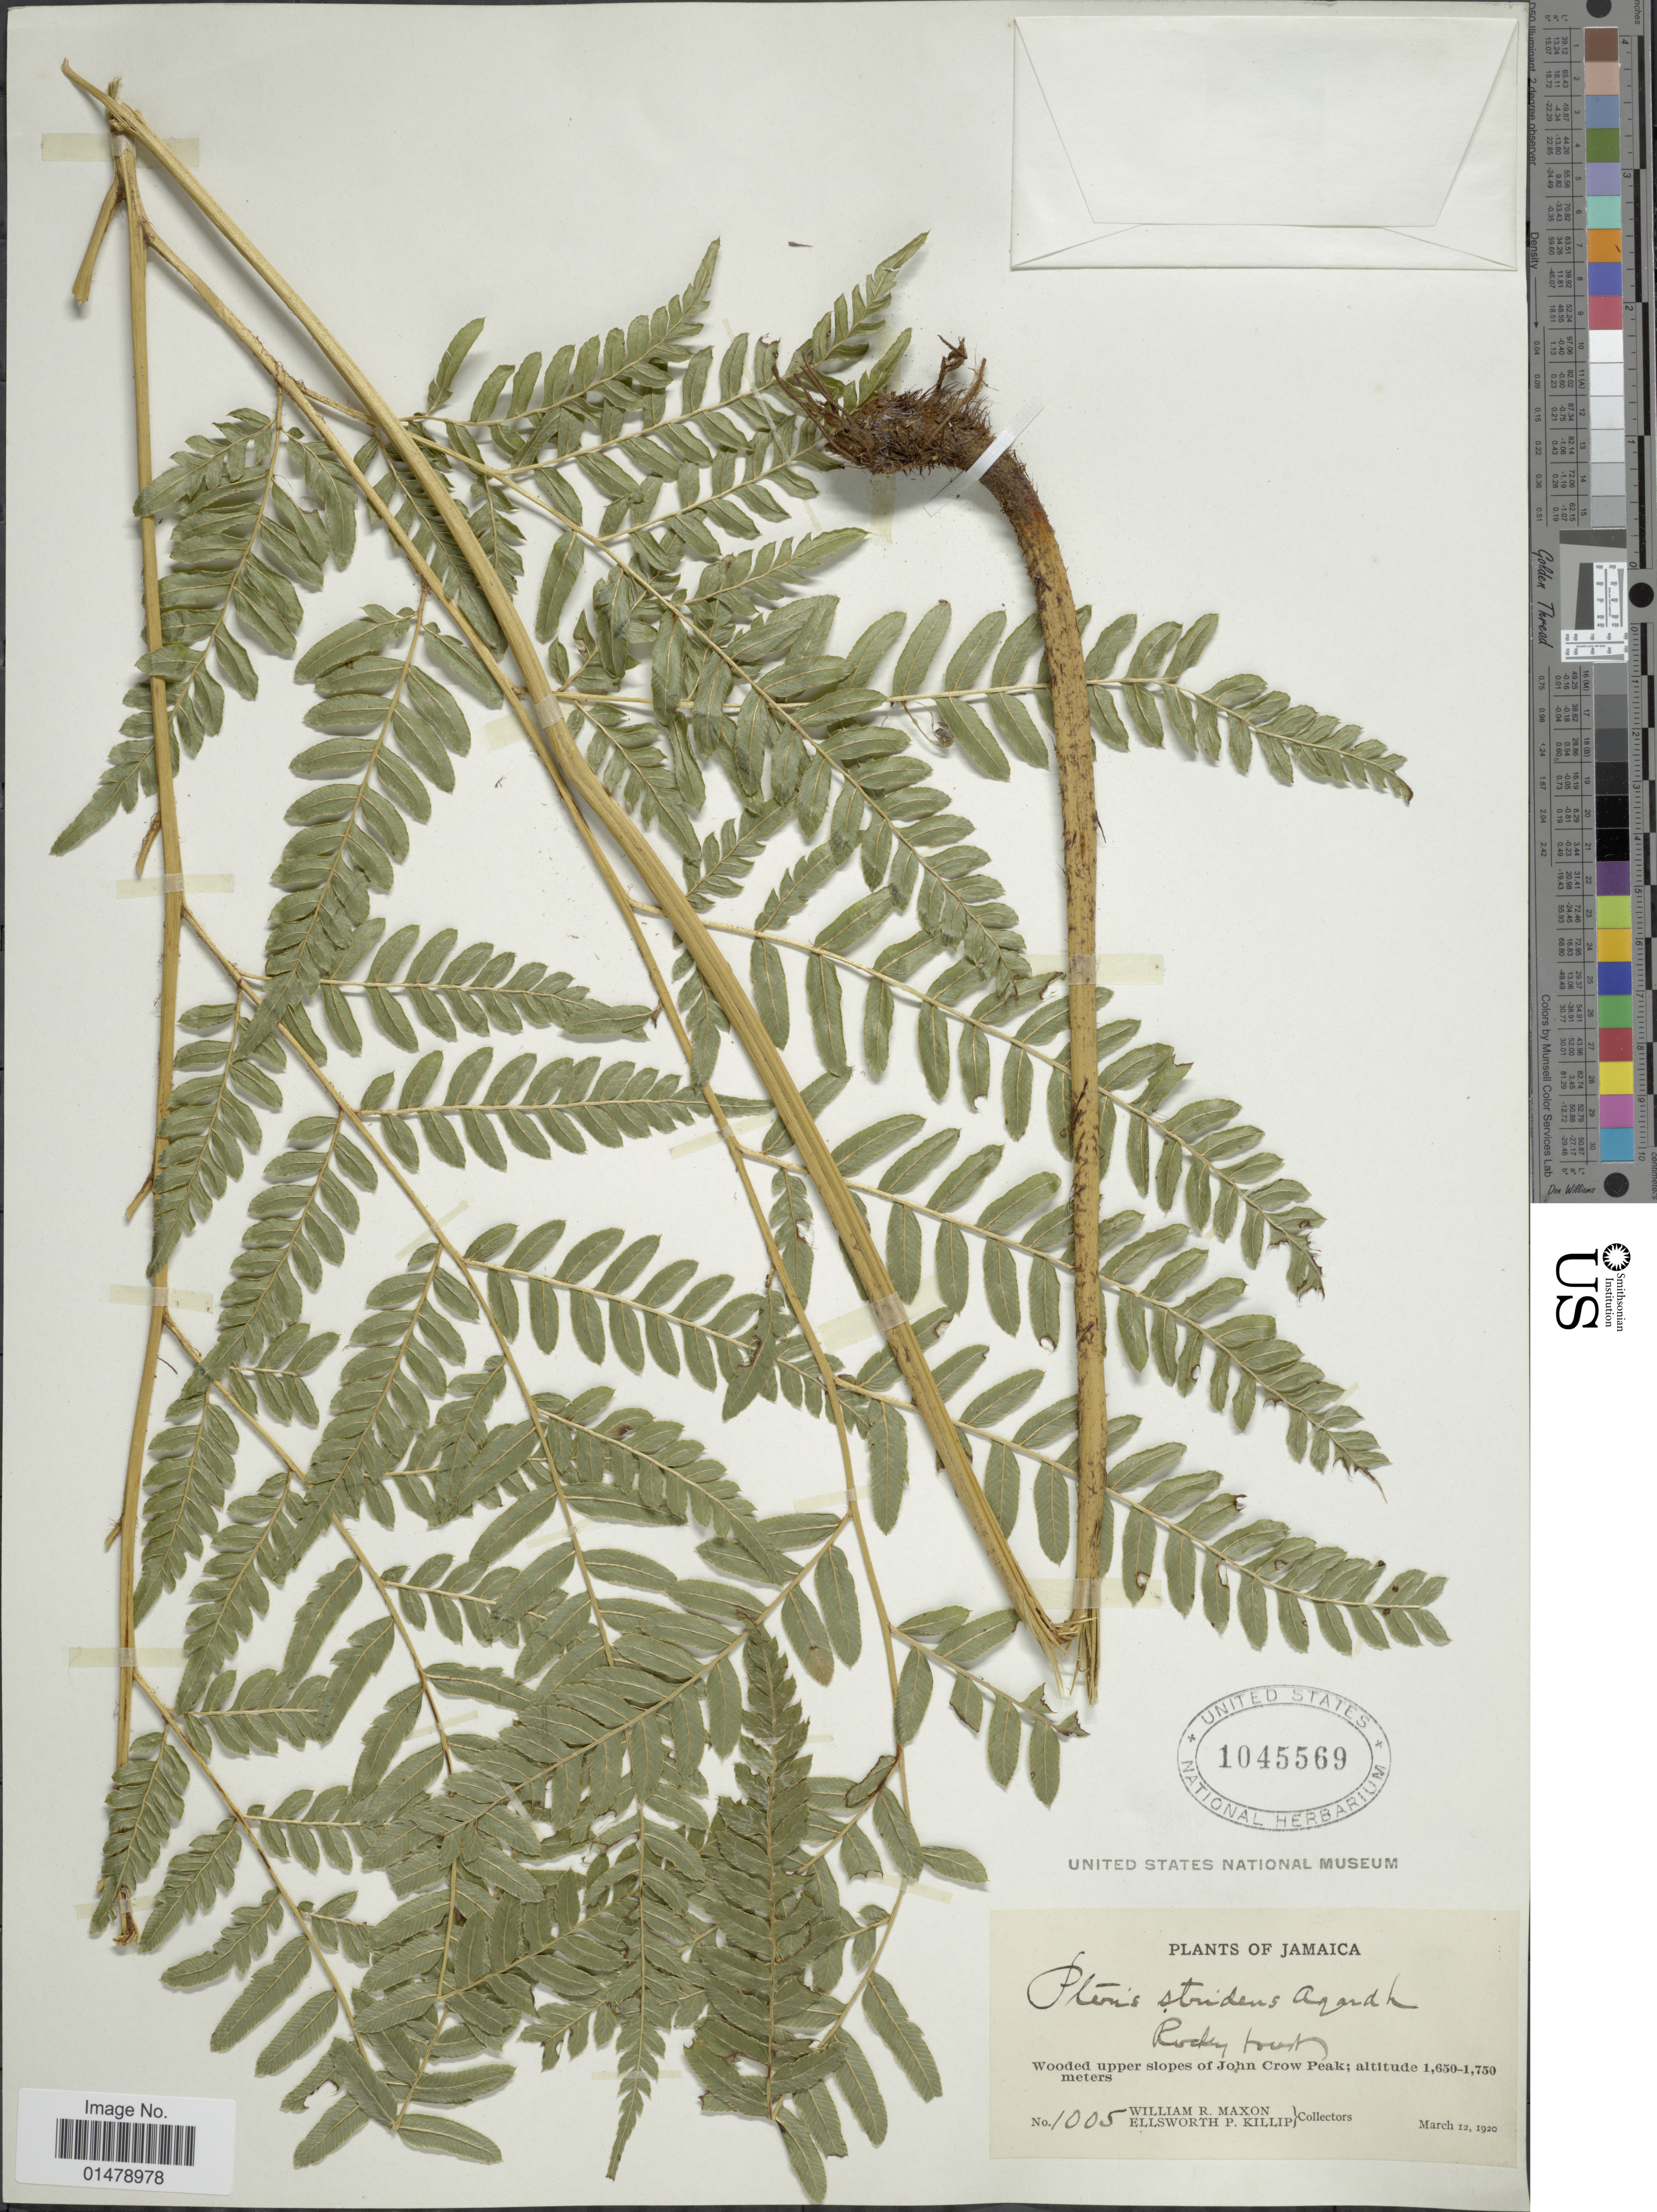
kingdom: Plantae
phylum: Tracheophyta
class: Polypodiopsida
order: Polypodiales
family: Pteridaceae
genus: Pteris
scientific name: Pteris stridens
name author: J. Agardh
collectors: W. R. Maxon & E. P. Killip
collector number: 1005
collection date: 1920-03-12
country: Jamaica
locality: Woodes upper slopes of John Crow Peak.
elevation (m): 1650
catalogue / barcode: US 1045569